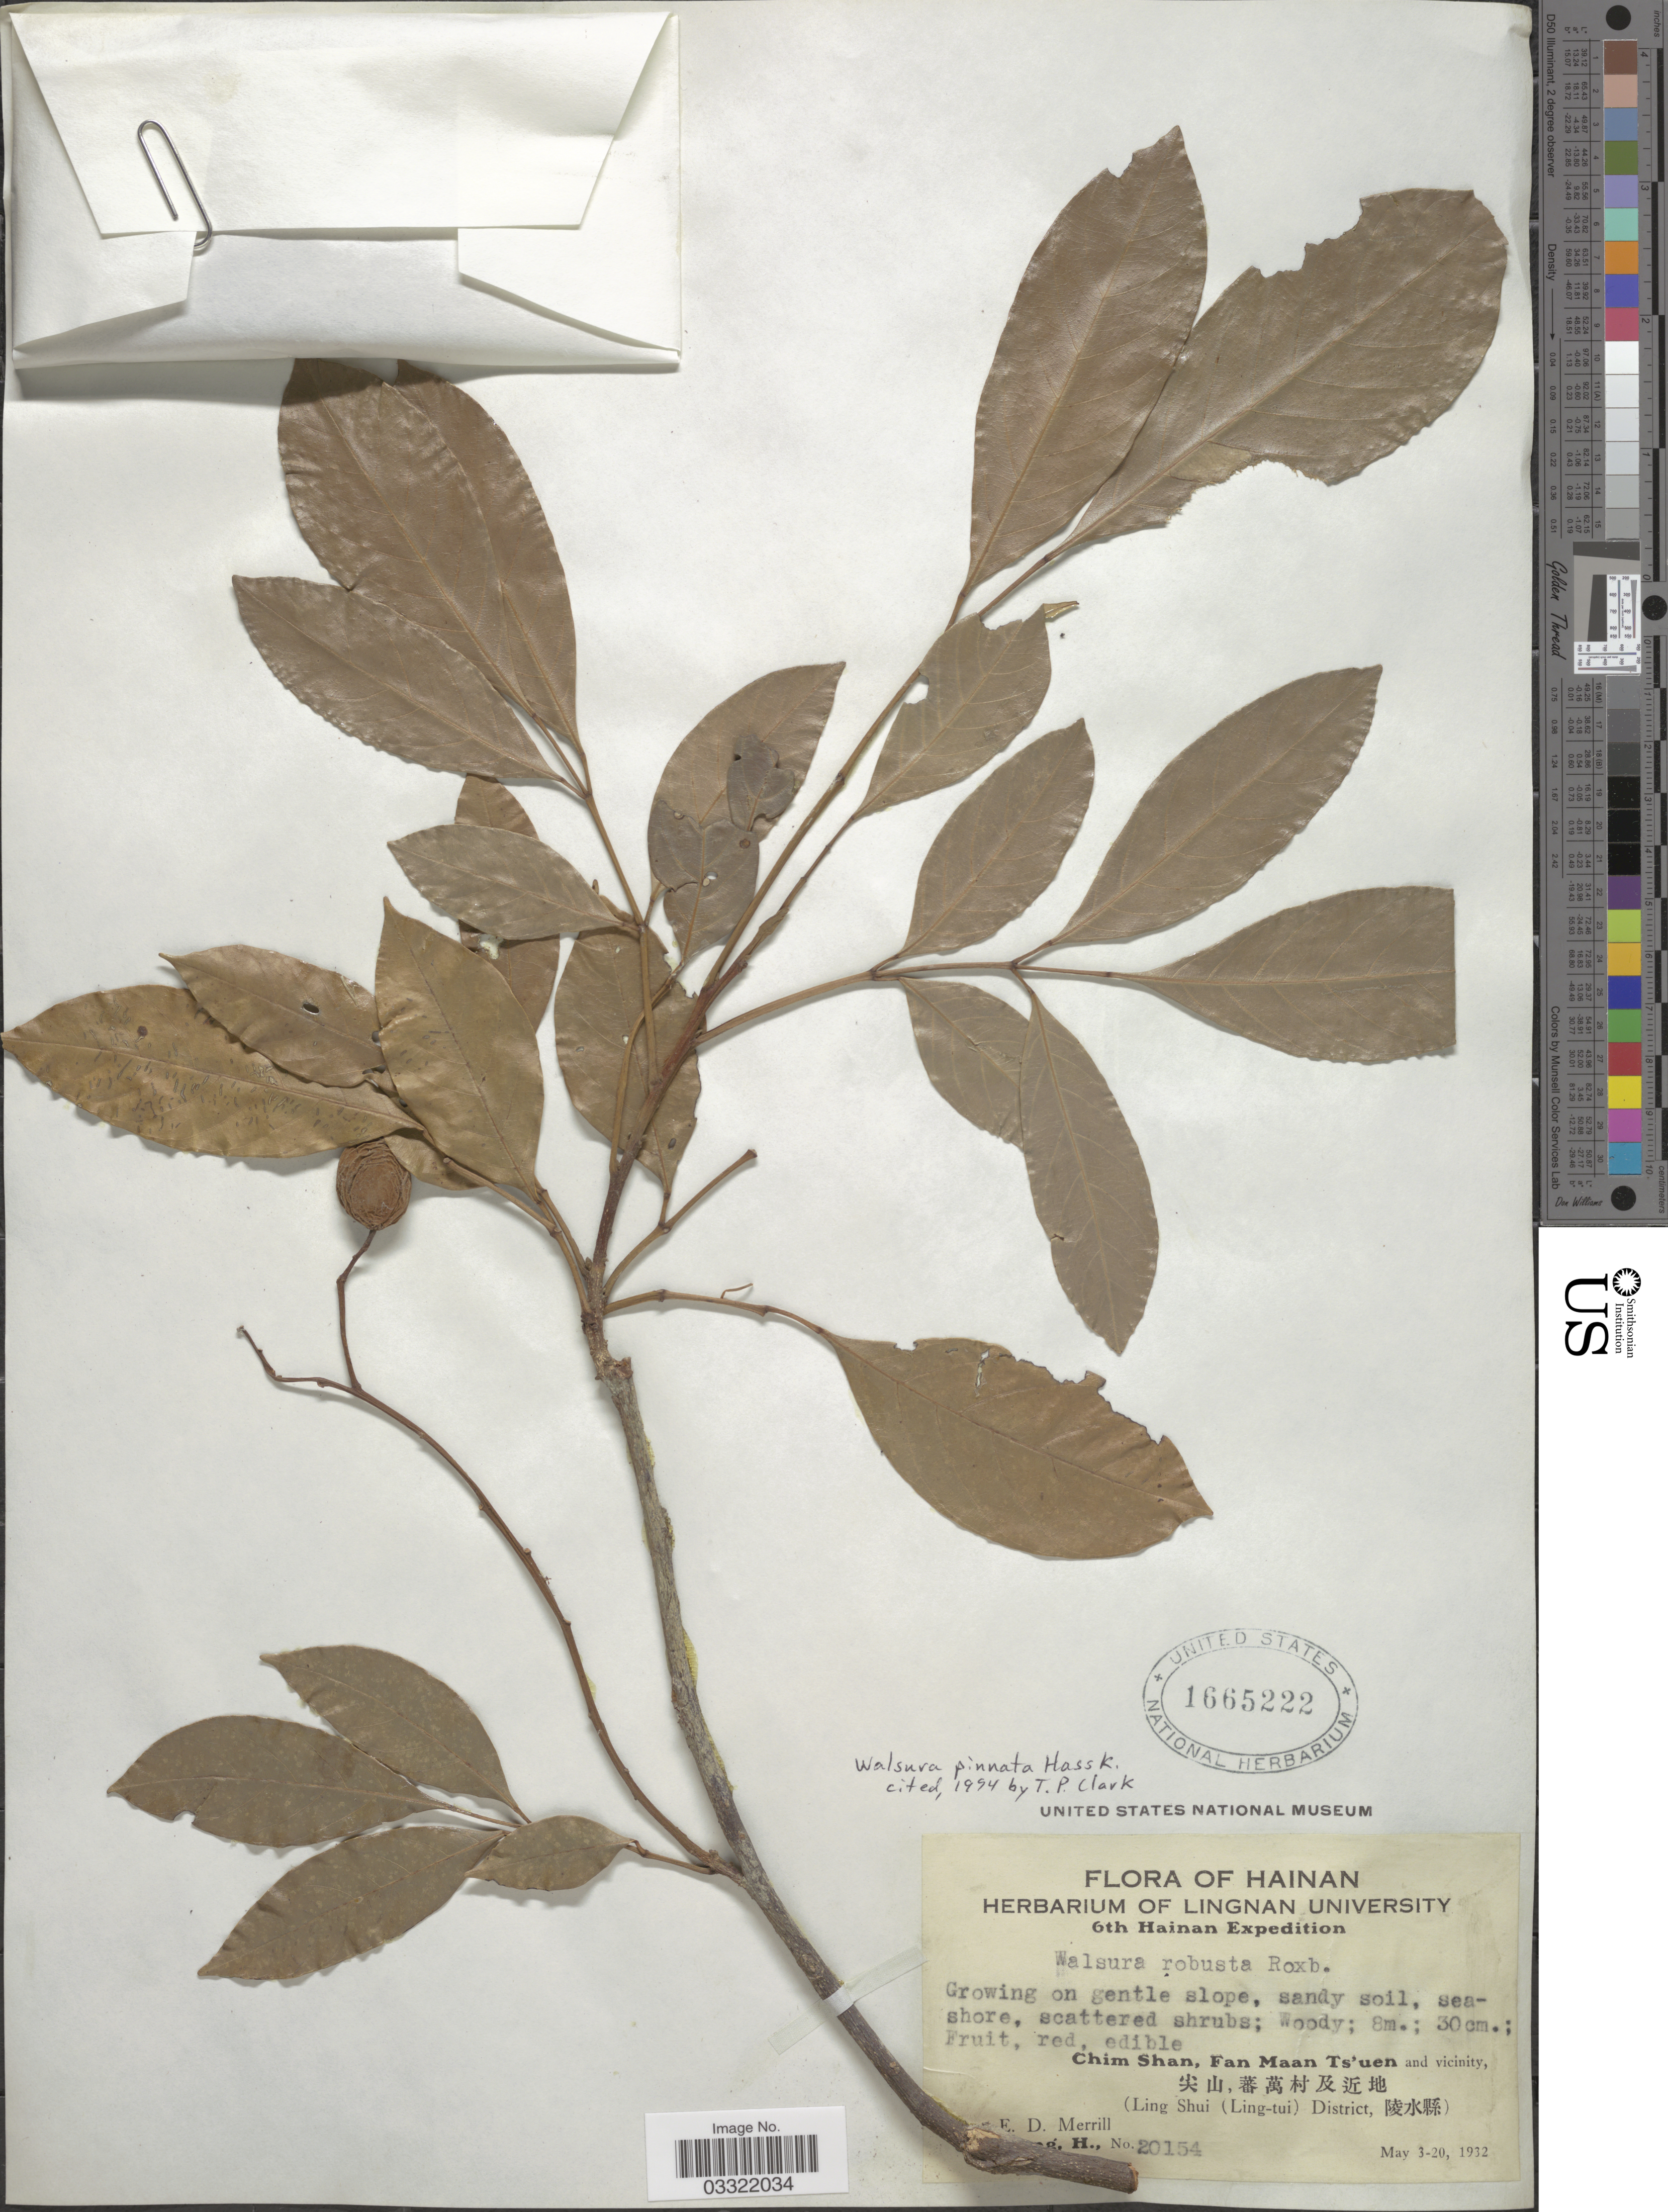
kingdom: Plantae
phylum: Tracheophyta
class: Magnoliopsida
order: Sapindales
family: Meliaceae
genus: Walsura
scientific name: Walsura pinnata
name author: Hassk.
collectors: H. Fung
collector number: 20154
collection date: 1932-05-03/1932-05-20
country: China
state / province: Hainan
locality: Chim Shan, Fan Maan Ts'uen and vicinity, (Ling Shui (Ling-tui) District.)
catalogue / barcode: US 1665222